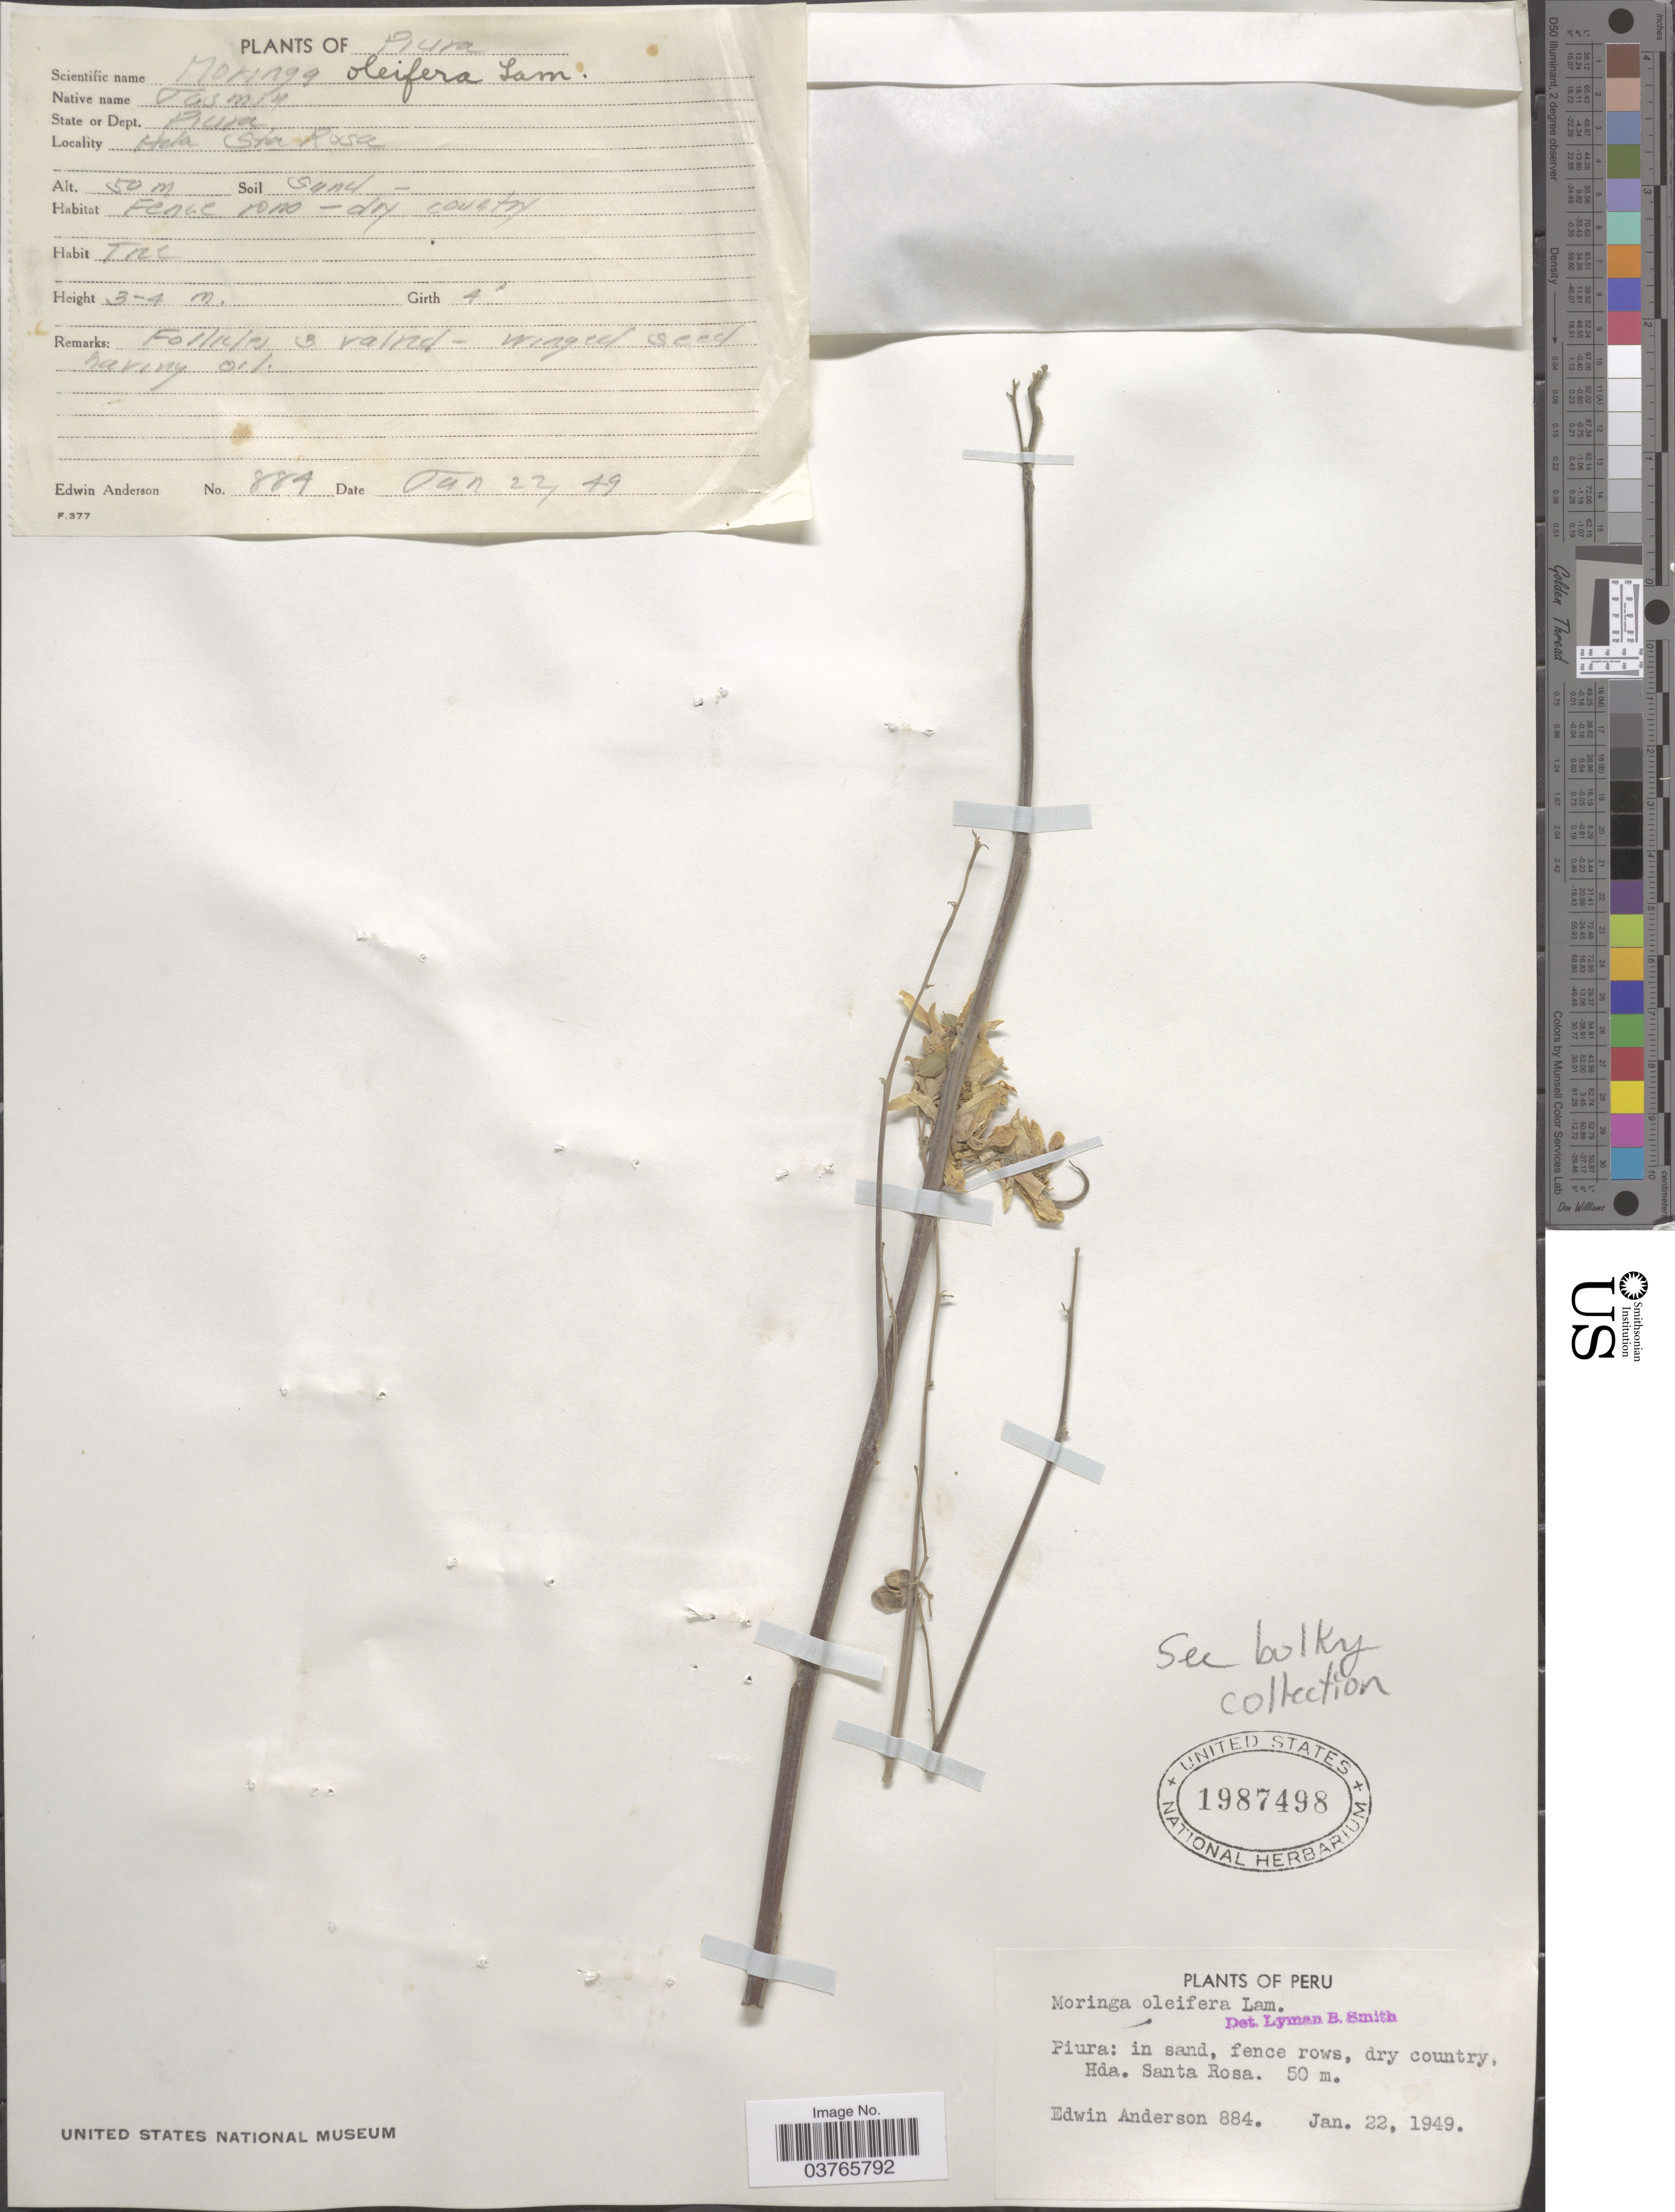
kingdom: Plantae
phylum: Tracheophyta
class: Magnoliopsida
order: Brassicales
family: Moringaceae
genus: Moringa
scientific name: Moringa oleifera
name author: Lam.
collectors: E. Anderson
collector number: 884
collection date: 1949-01-22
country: Peru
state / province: Piura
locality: Hda. Santa Rosa.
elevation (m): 50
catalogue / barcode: US 1987498